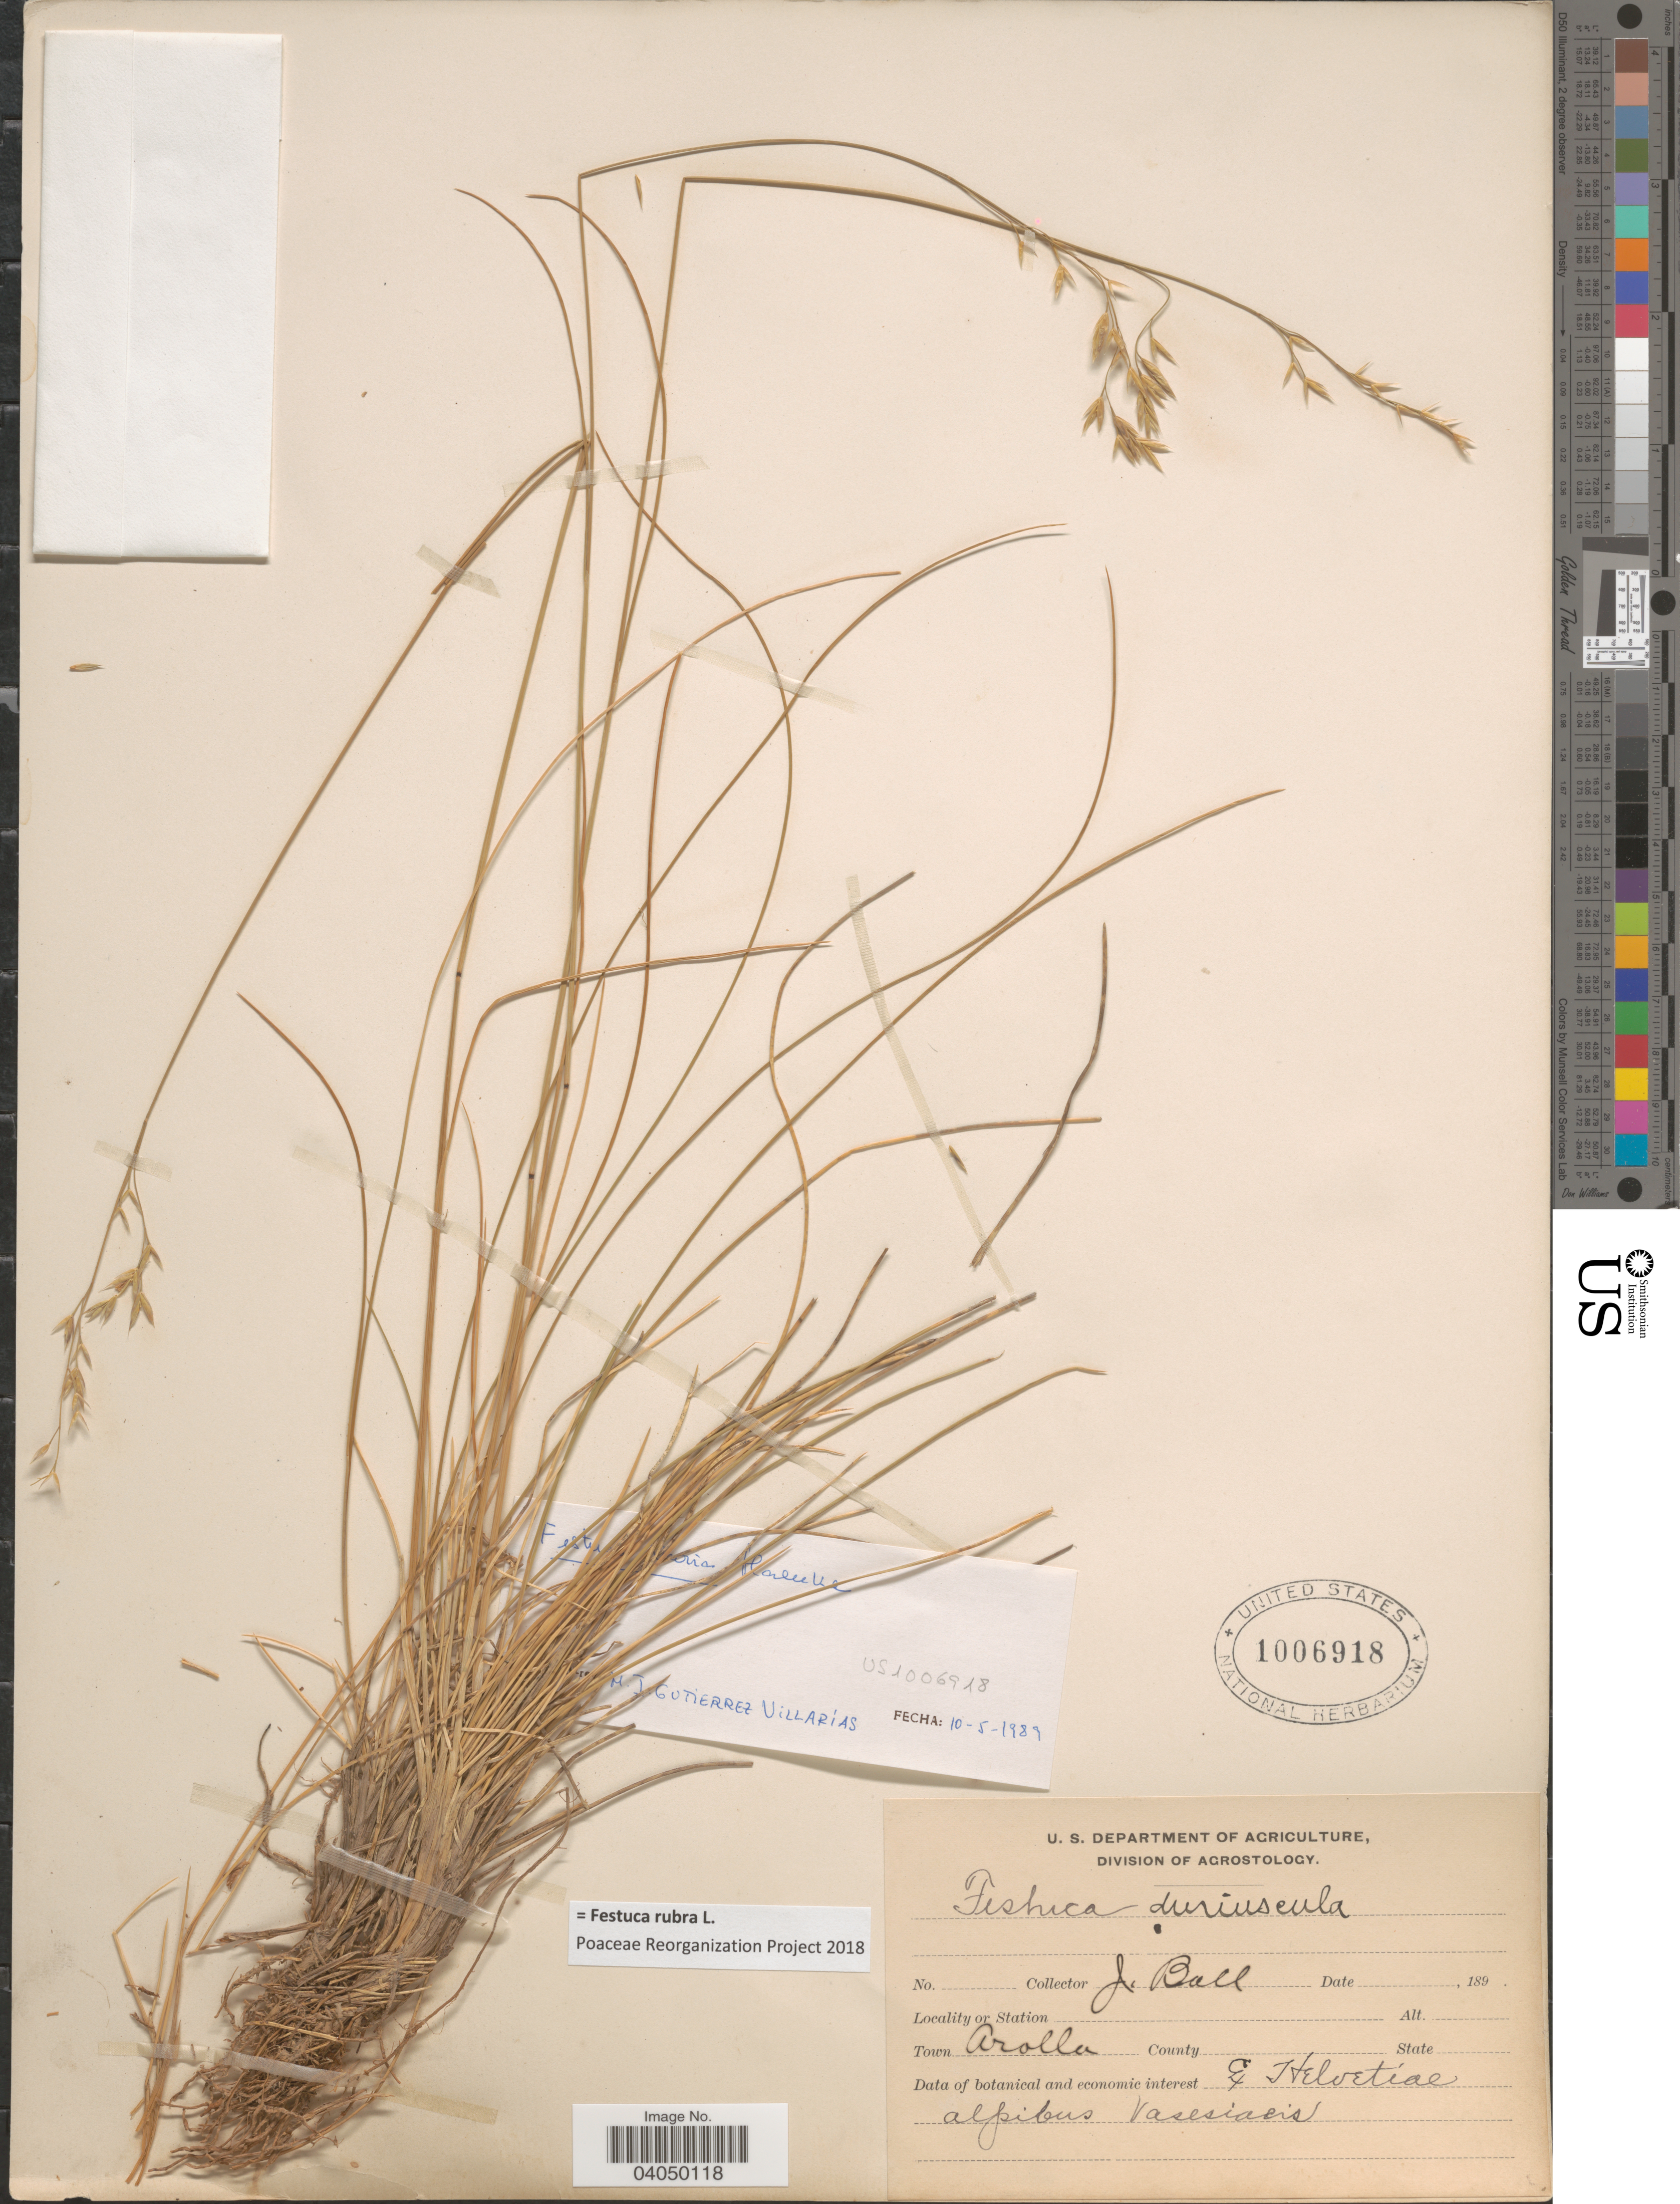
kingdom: Plantae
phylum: Tracheophyta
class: Liliopsida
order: Poales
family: Poaceae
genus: Festuca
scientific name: Festuca rubra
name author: L.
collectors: J. Ball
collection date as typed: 189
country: Switzerland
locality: Town Arolla. Ex Helvetiae alpibus vasesiacis.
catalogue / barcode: US 1006918